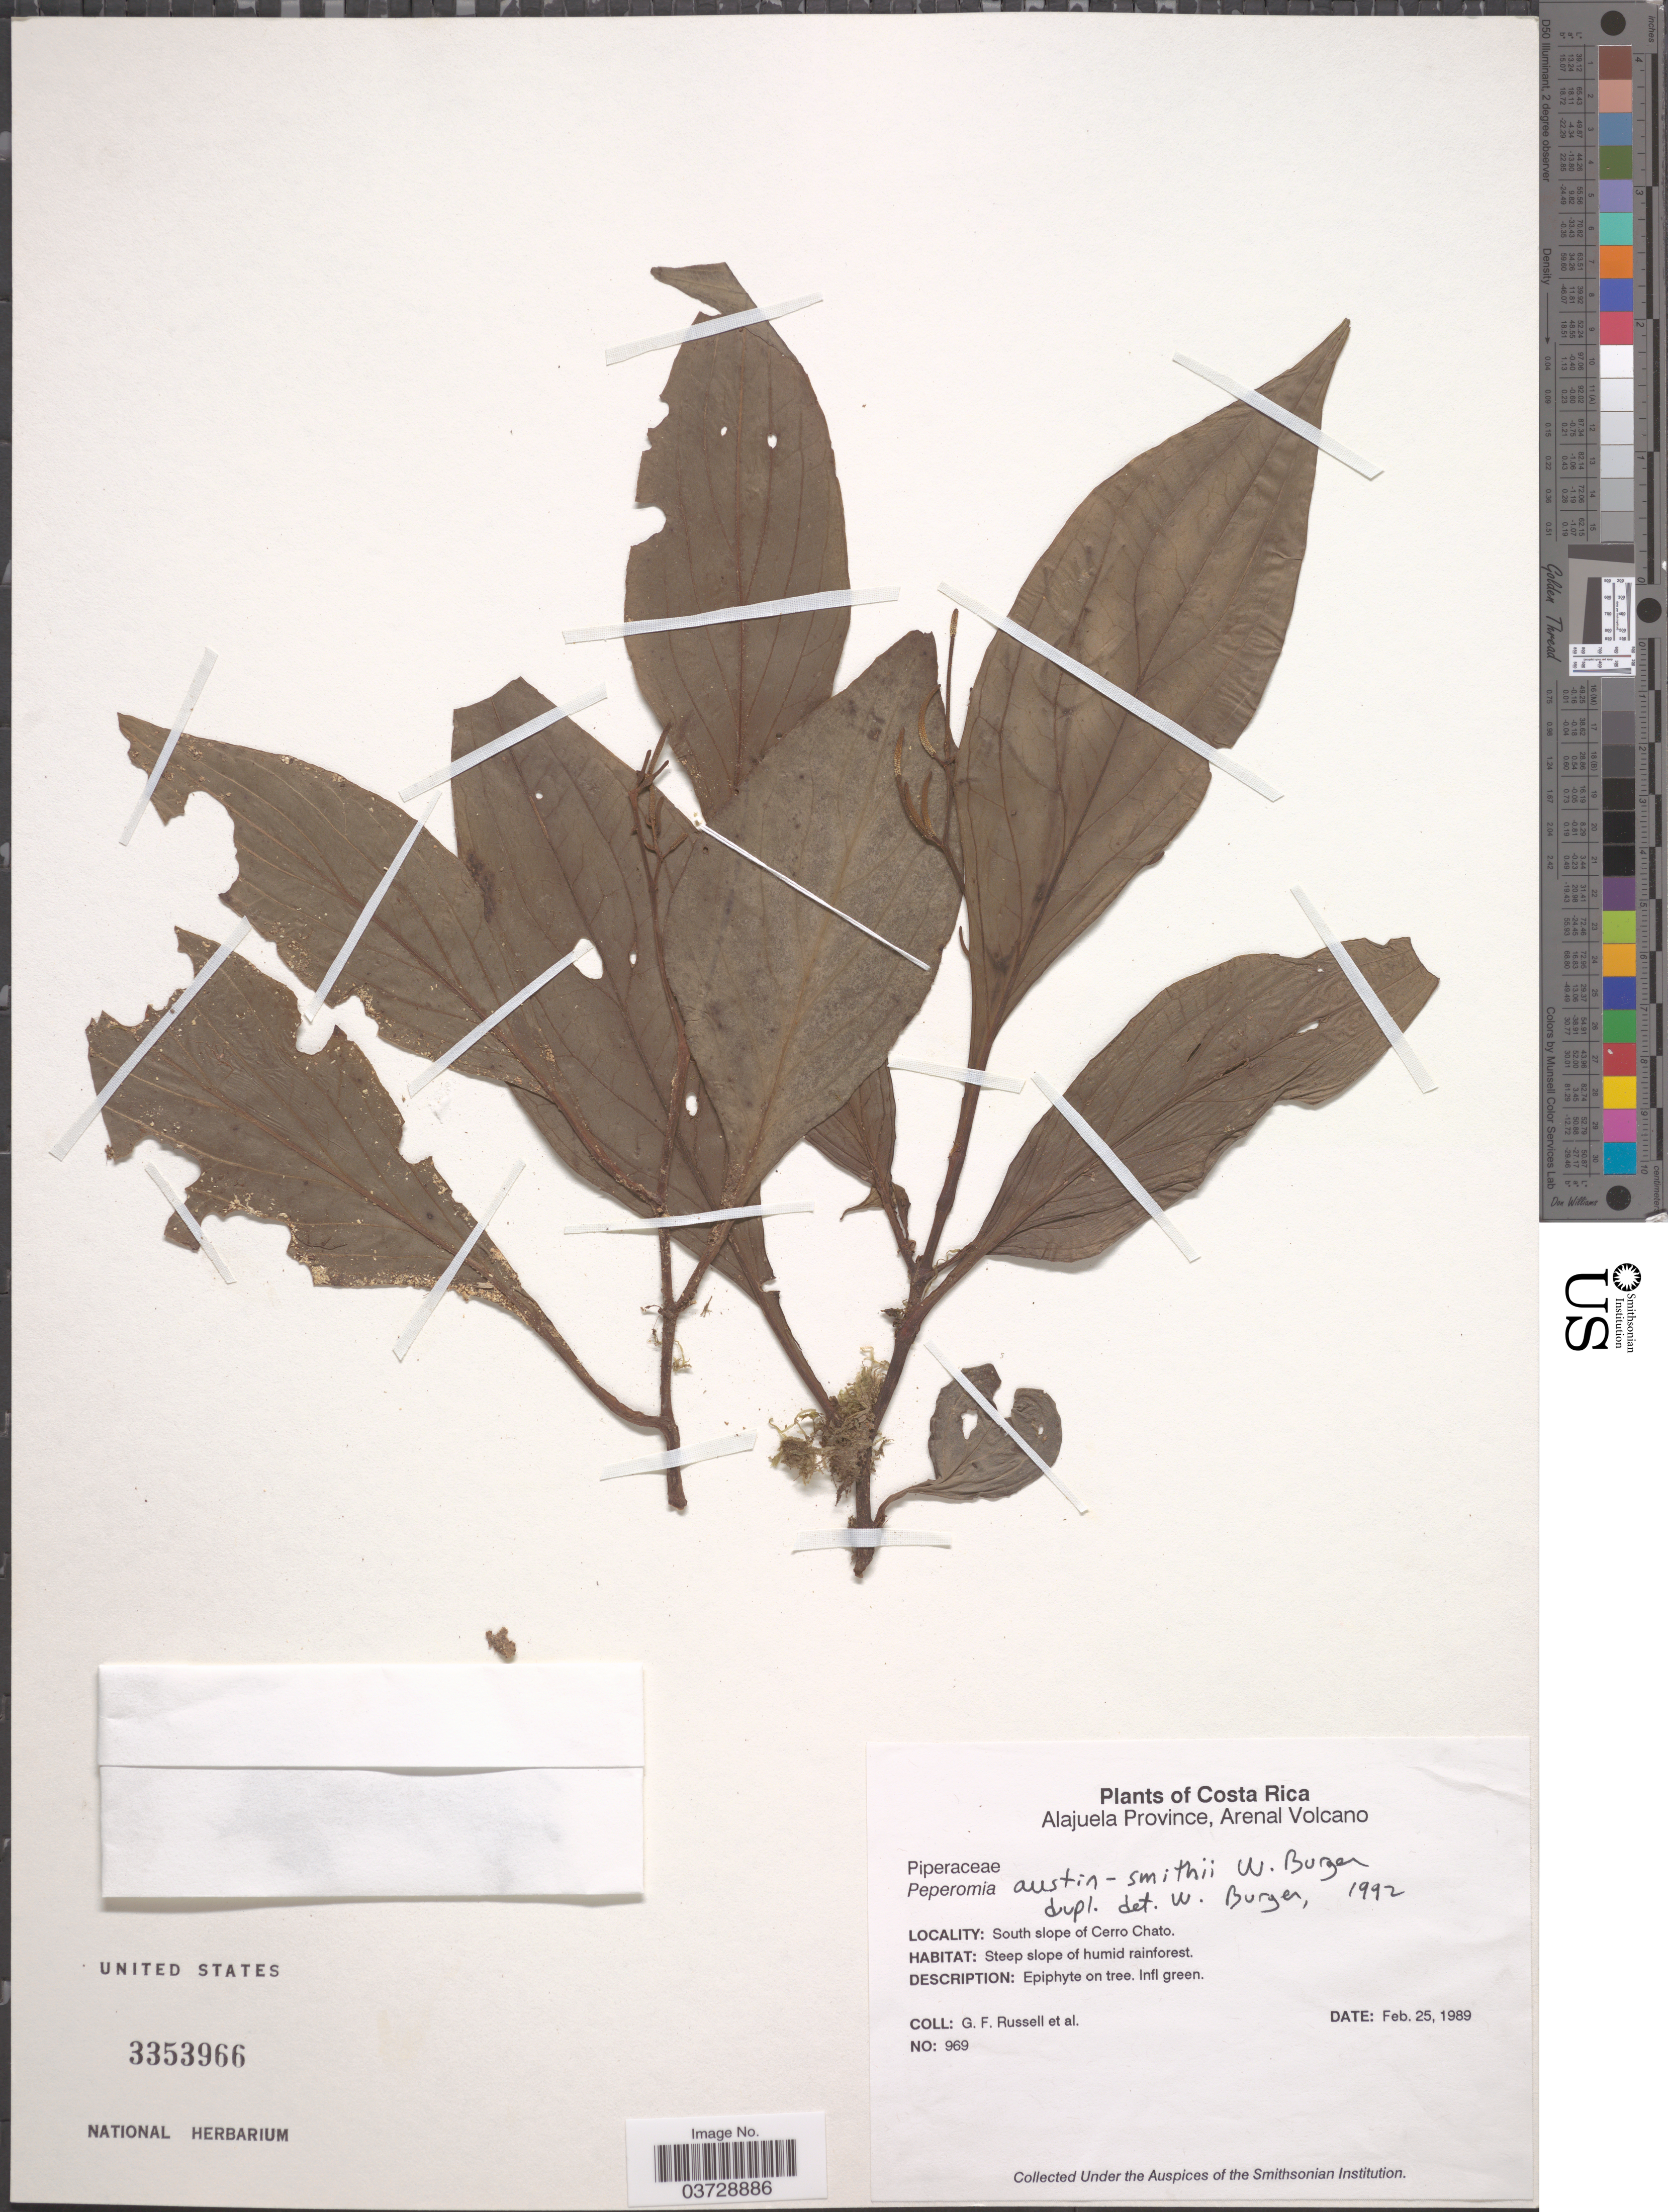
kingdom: Plantae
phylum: Tracheophyta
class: Magnoliopsida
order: Piperales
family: Piperaceae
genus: Peperomia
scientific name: Peperomia austin-smithii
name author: W.C. Burger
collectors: G. Russell & et al.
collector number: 969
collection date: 1989-02-25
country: Costa Rica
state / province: Alajuela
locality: Arenal Volcano. South slope of Cerro Chato.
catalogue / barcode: US 3353966